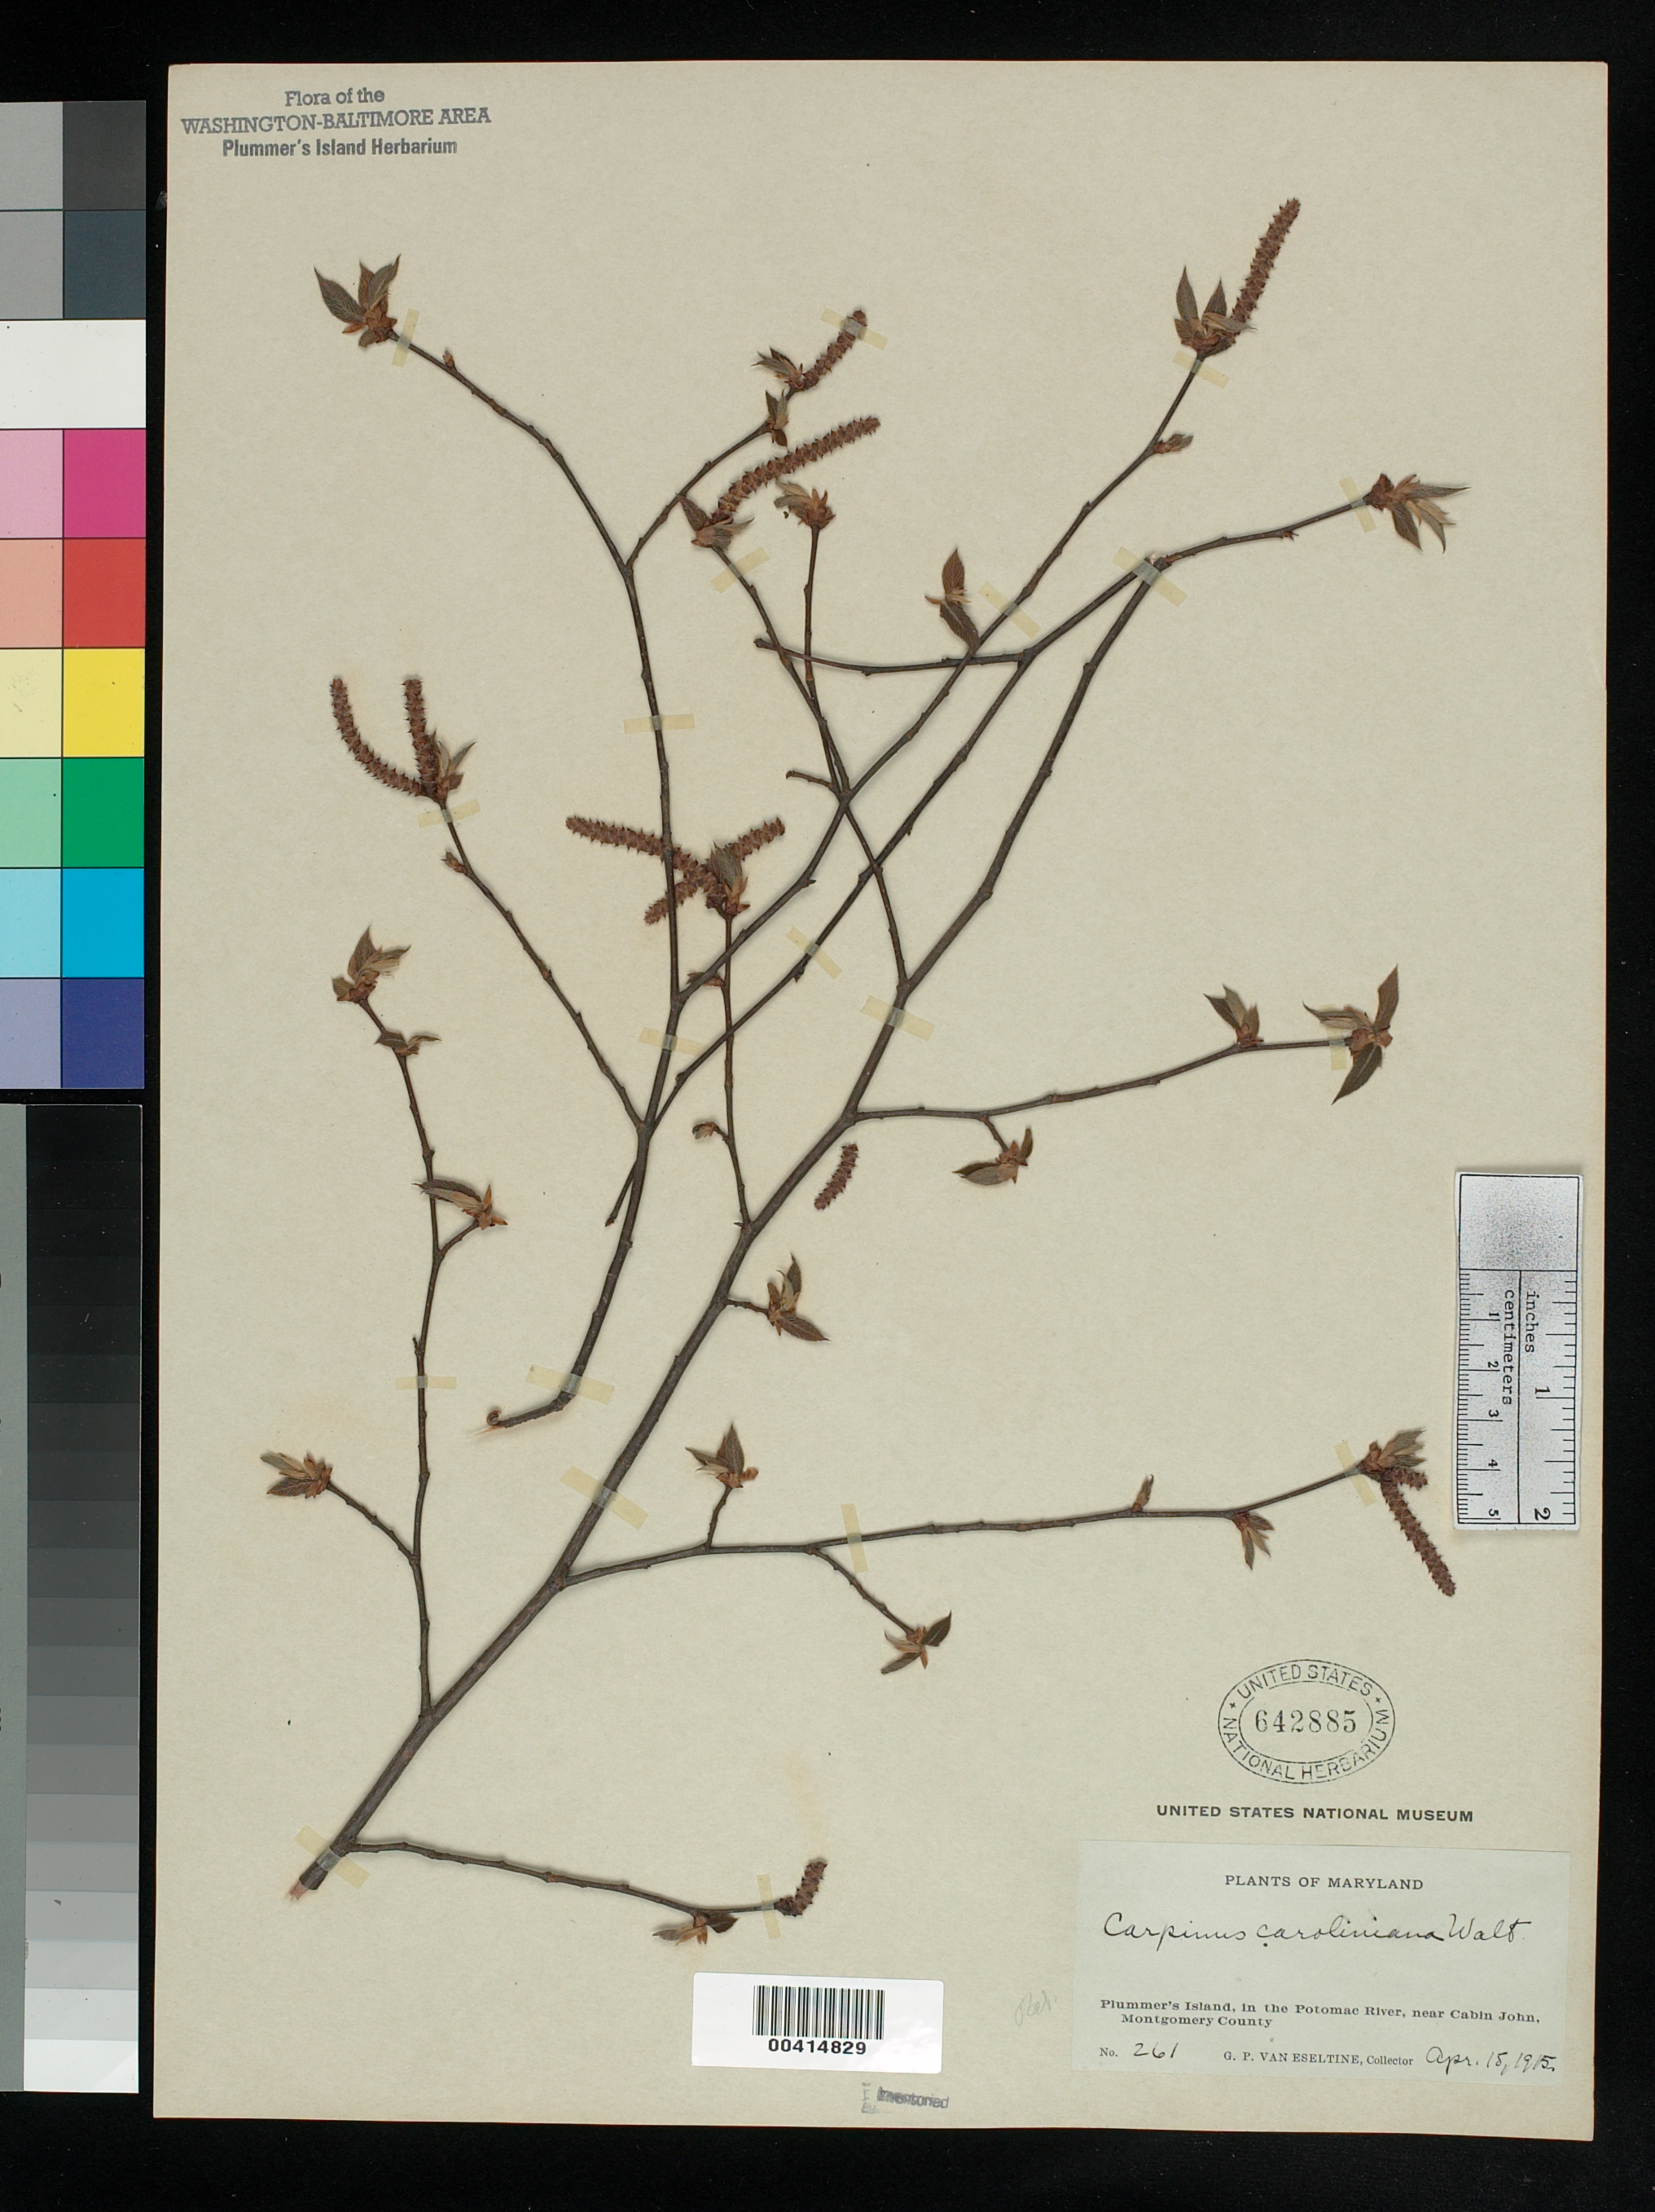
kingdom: Plantae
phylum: Tracheophyta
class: Magnoliopsida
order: Fagales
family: Betulaceae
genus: Carpinus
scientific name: Carpinus caroliniana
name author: Walter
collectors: G. P. Van Eseltine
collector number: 261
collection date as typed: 15 Apr 1915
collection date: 1915-04-15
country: United States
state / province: Maryland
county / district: Montgomery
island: Plummers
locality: Plummer's Island C. & O. Canal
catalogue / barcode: US 642885